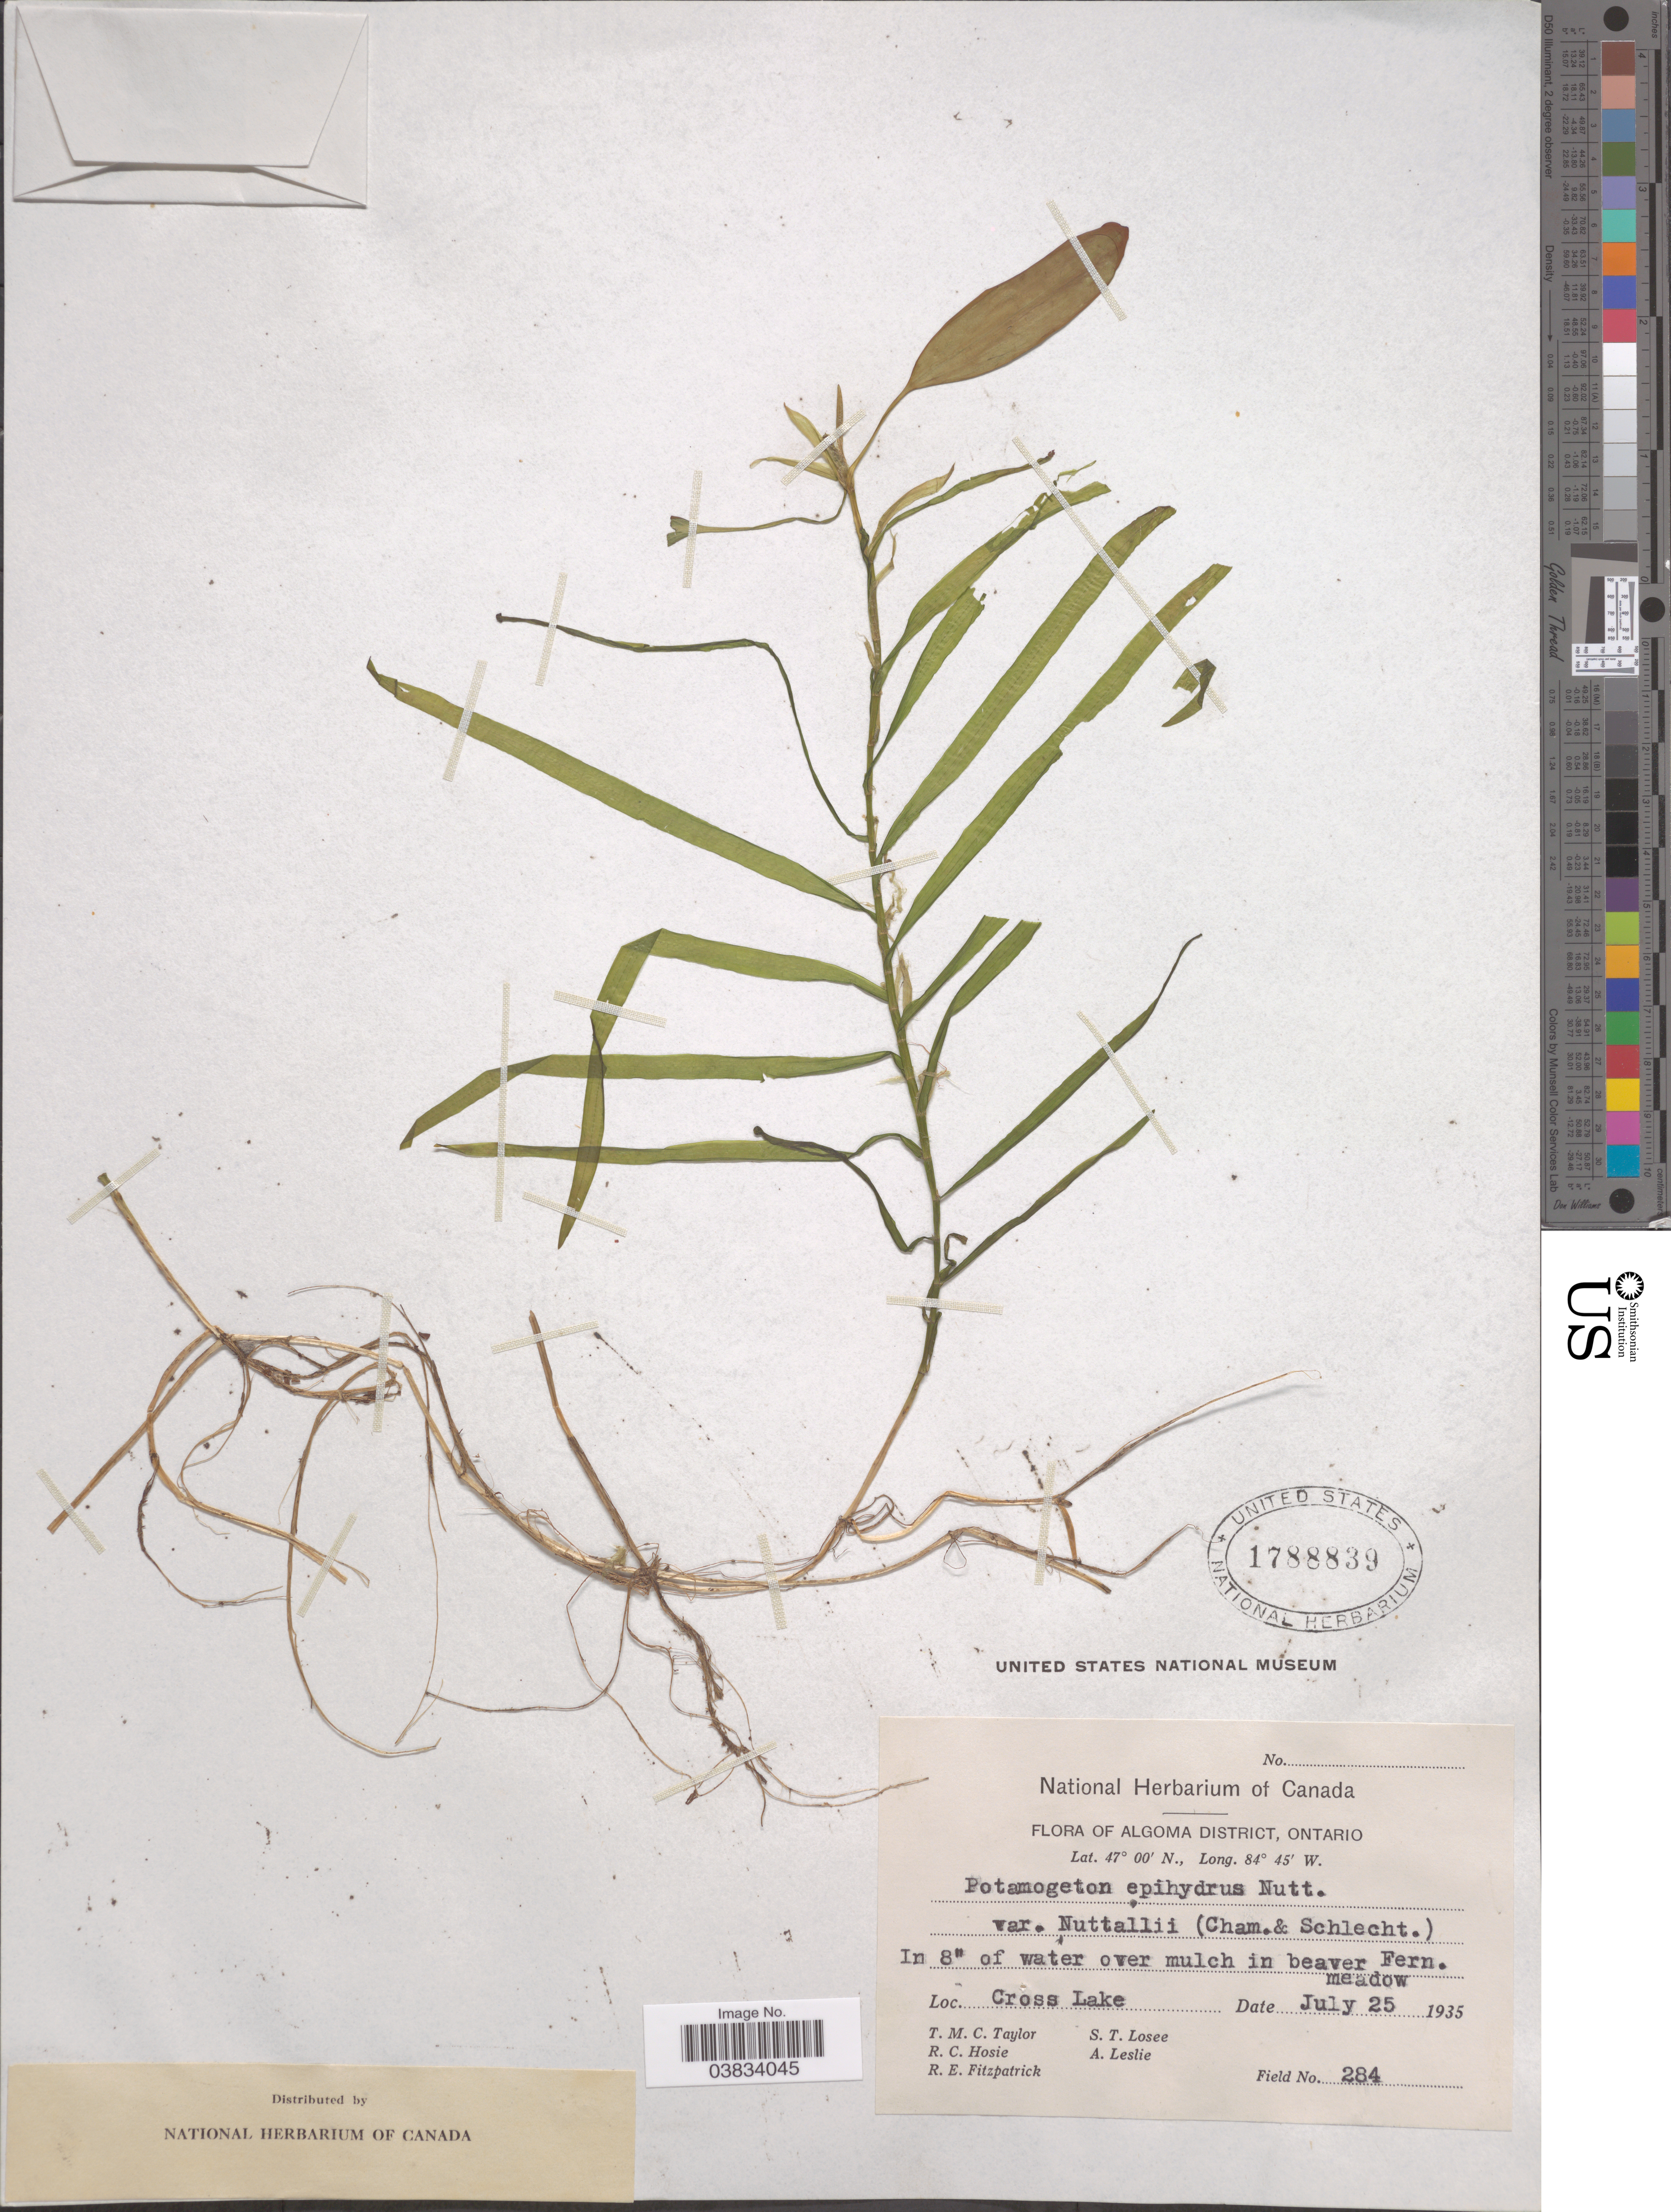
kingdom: Plantae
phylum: Tracheophyta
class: Liliopsida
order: Alismatales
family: Potamogetonaceae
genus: Potamogeton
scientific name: Potamogeton epihydrus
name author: Raf.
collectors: T. M. C. Taylor, R. Hosie, R. Fitzpatrick, S. Losee & A. Leslie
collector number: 284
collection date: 1935-07-25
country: Canada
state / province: Ontario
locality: Algoma District. Over mulch in beaver Fern. meadow. Cross Lake.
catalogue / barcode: US 1788839